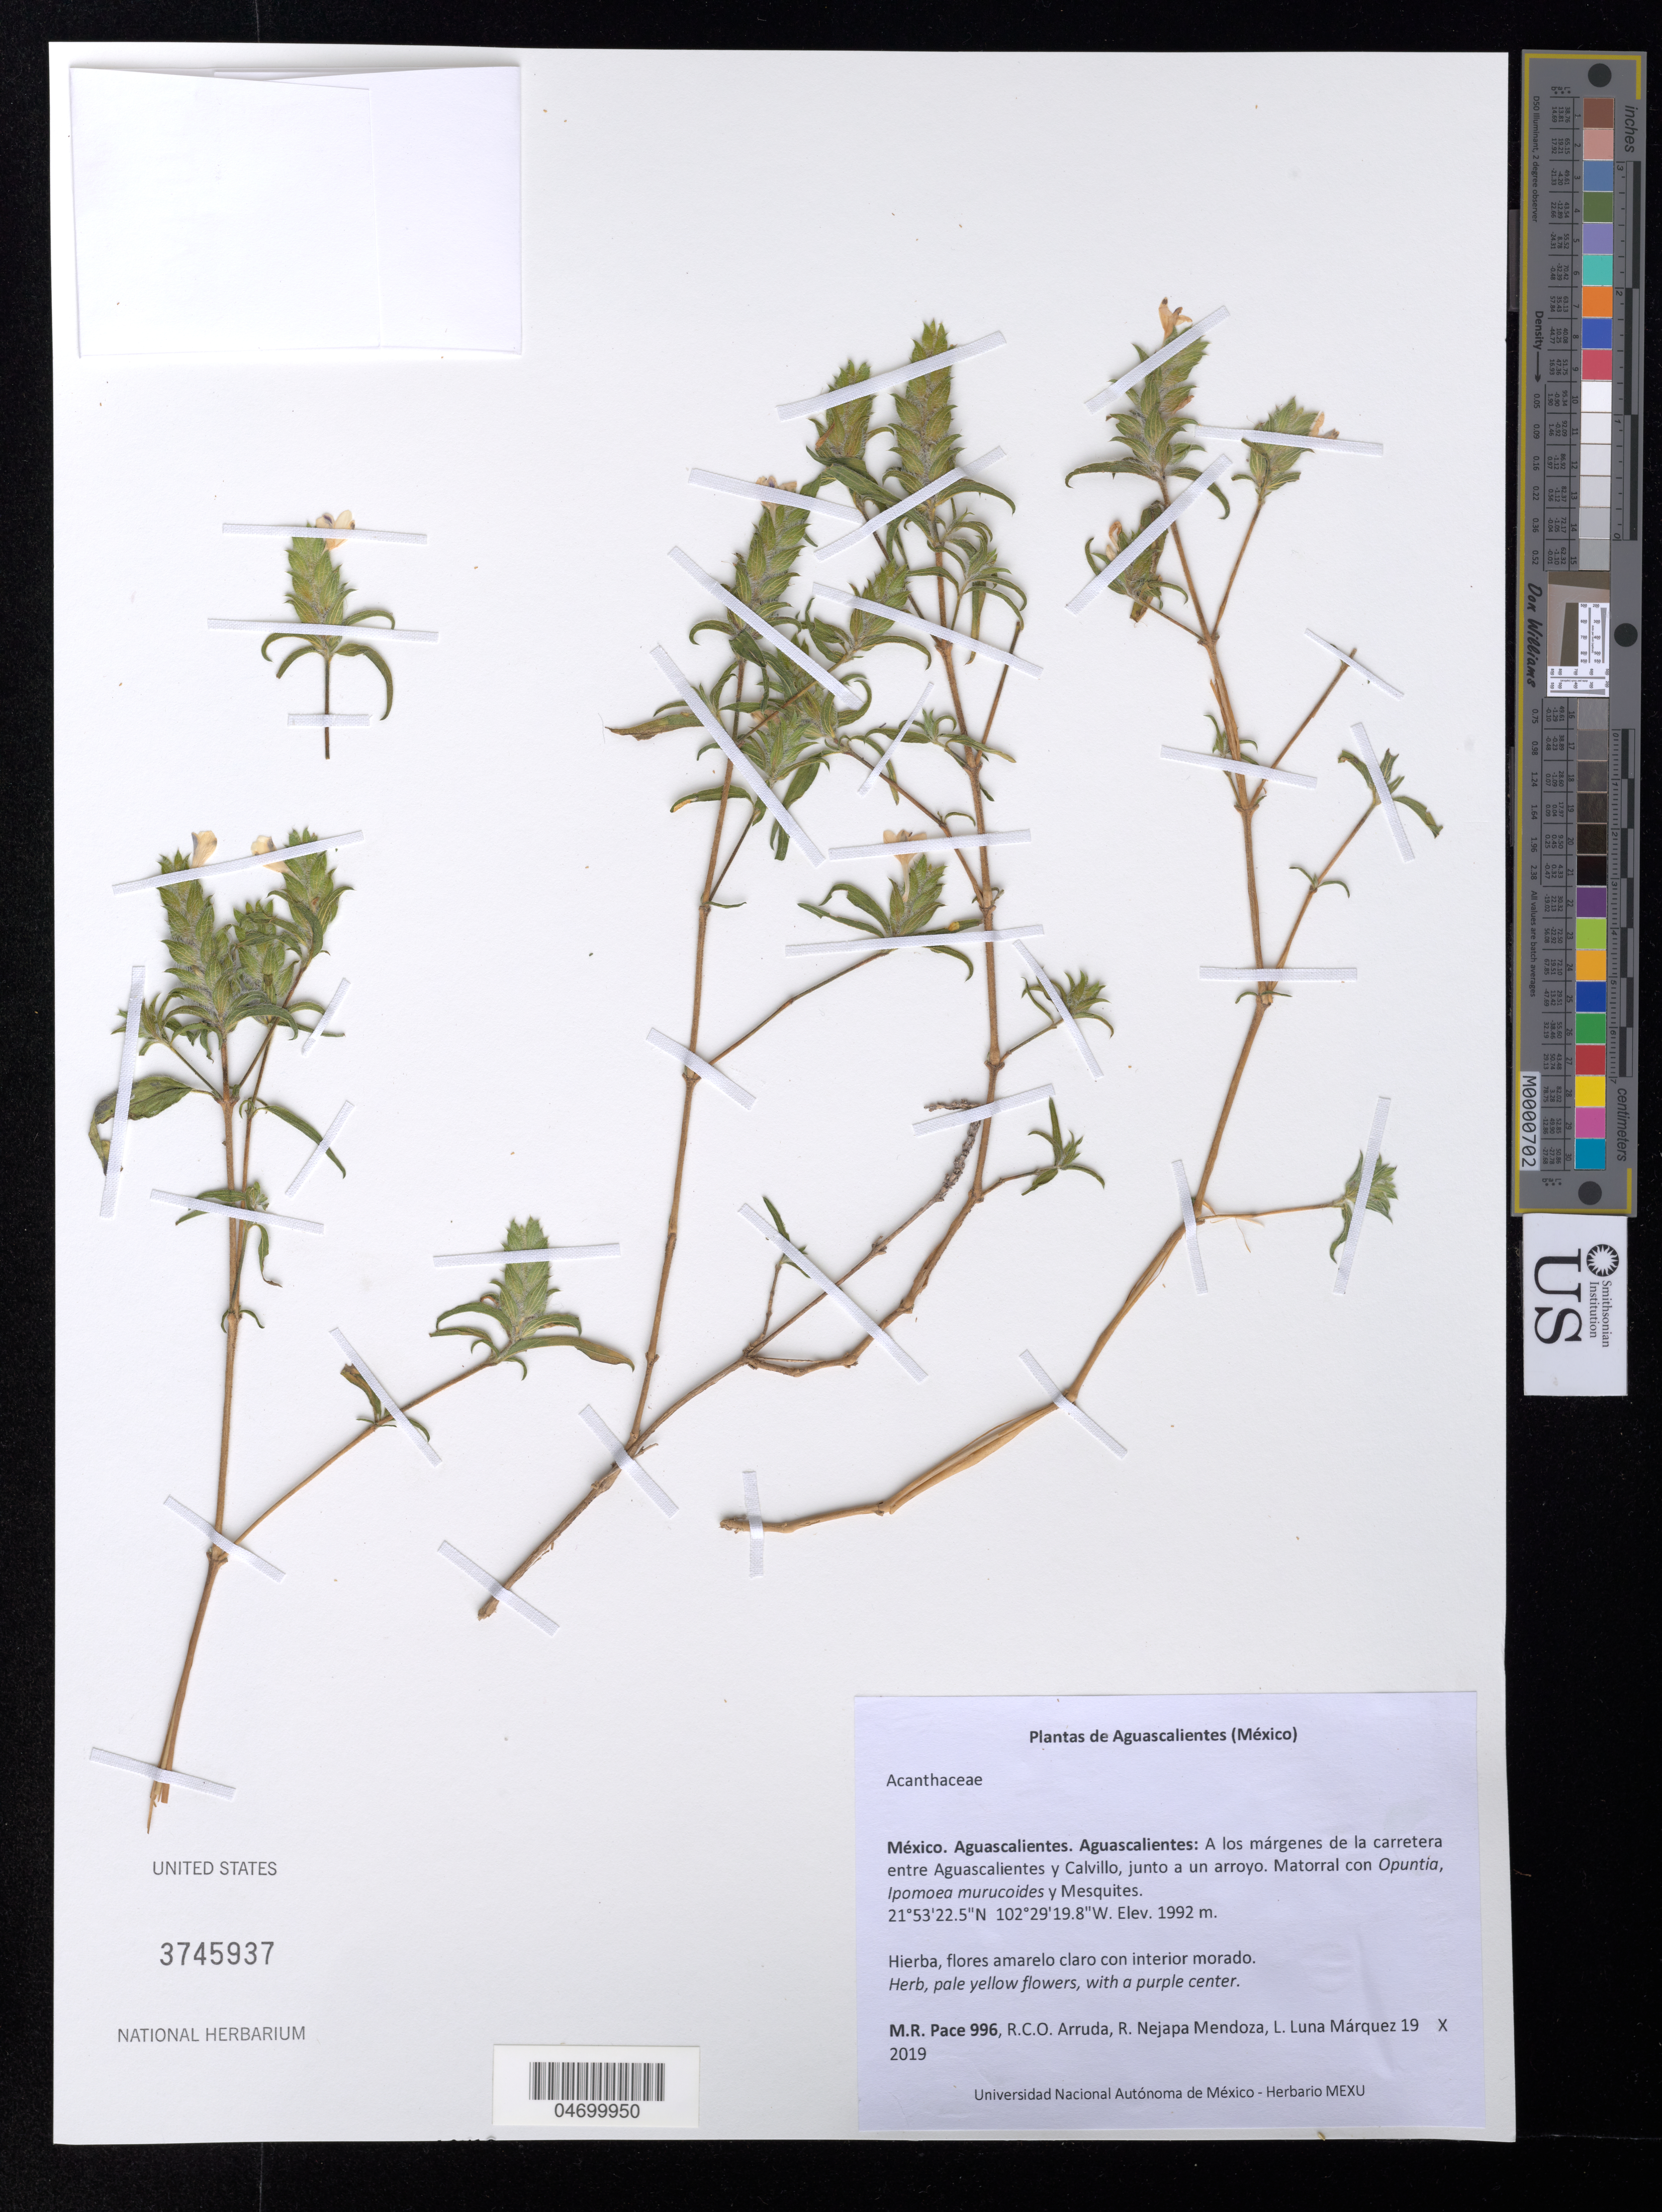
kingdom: Plantae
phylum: Tracheophyta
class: Magnoliopsida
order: Lamiales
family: Acanthaceae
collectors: M. Pace, R. Arruda, R. Nejapa Mendoza & L. Luna Marquez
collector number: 996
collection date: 2019-10-19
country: Mexico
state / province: Aguascalientes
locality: A los márgenes de la carretera entre Aguascalientes y Calvillo, junto a un arroyo.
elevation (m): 1992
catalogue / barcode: US 3745937